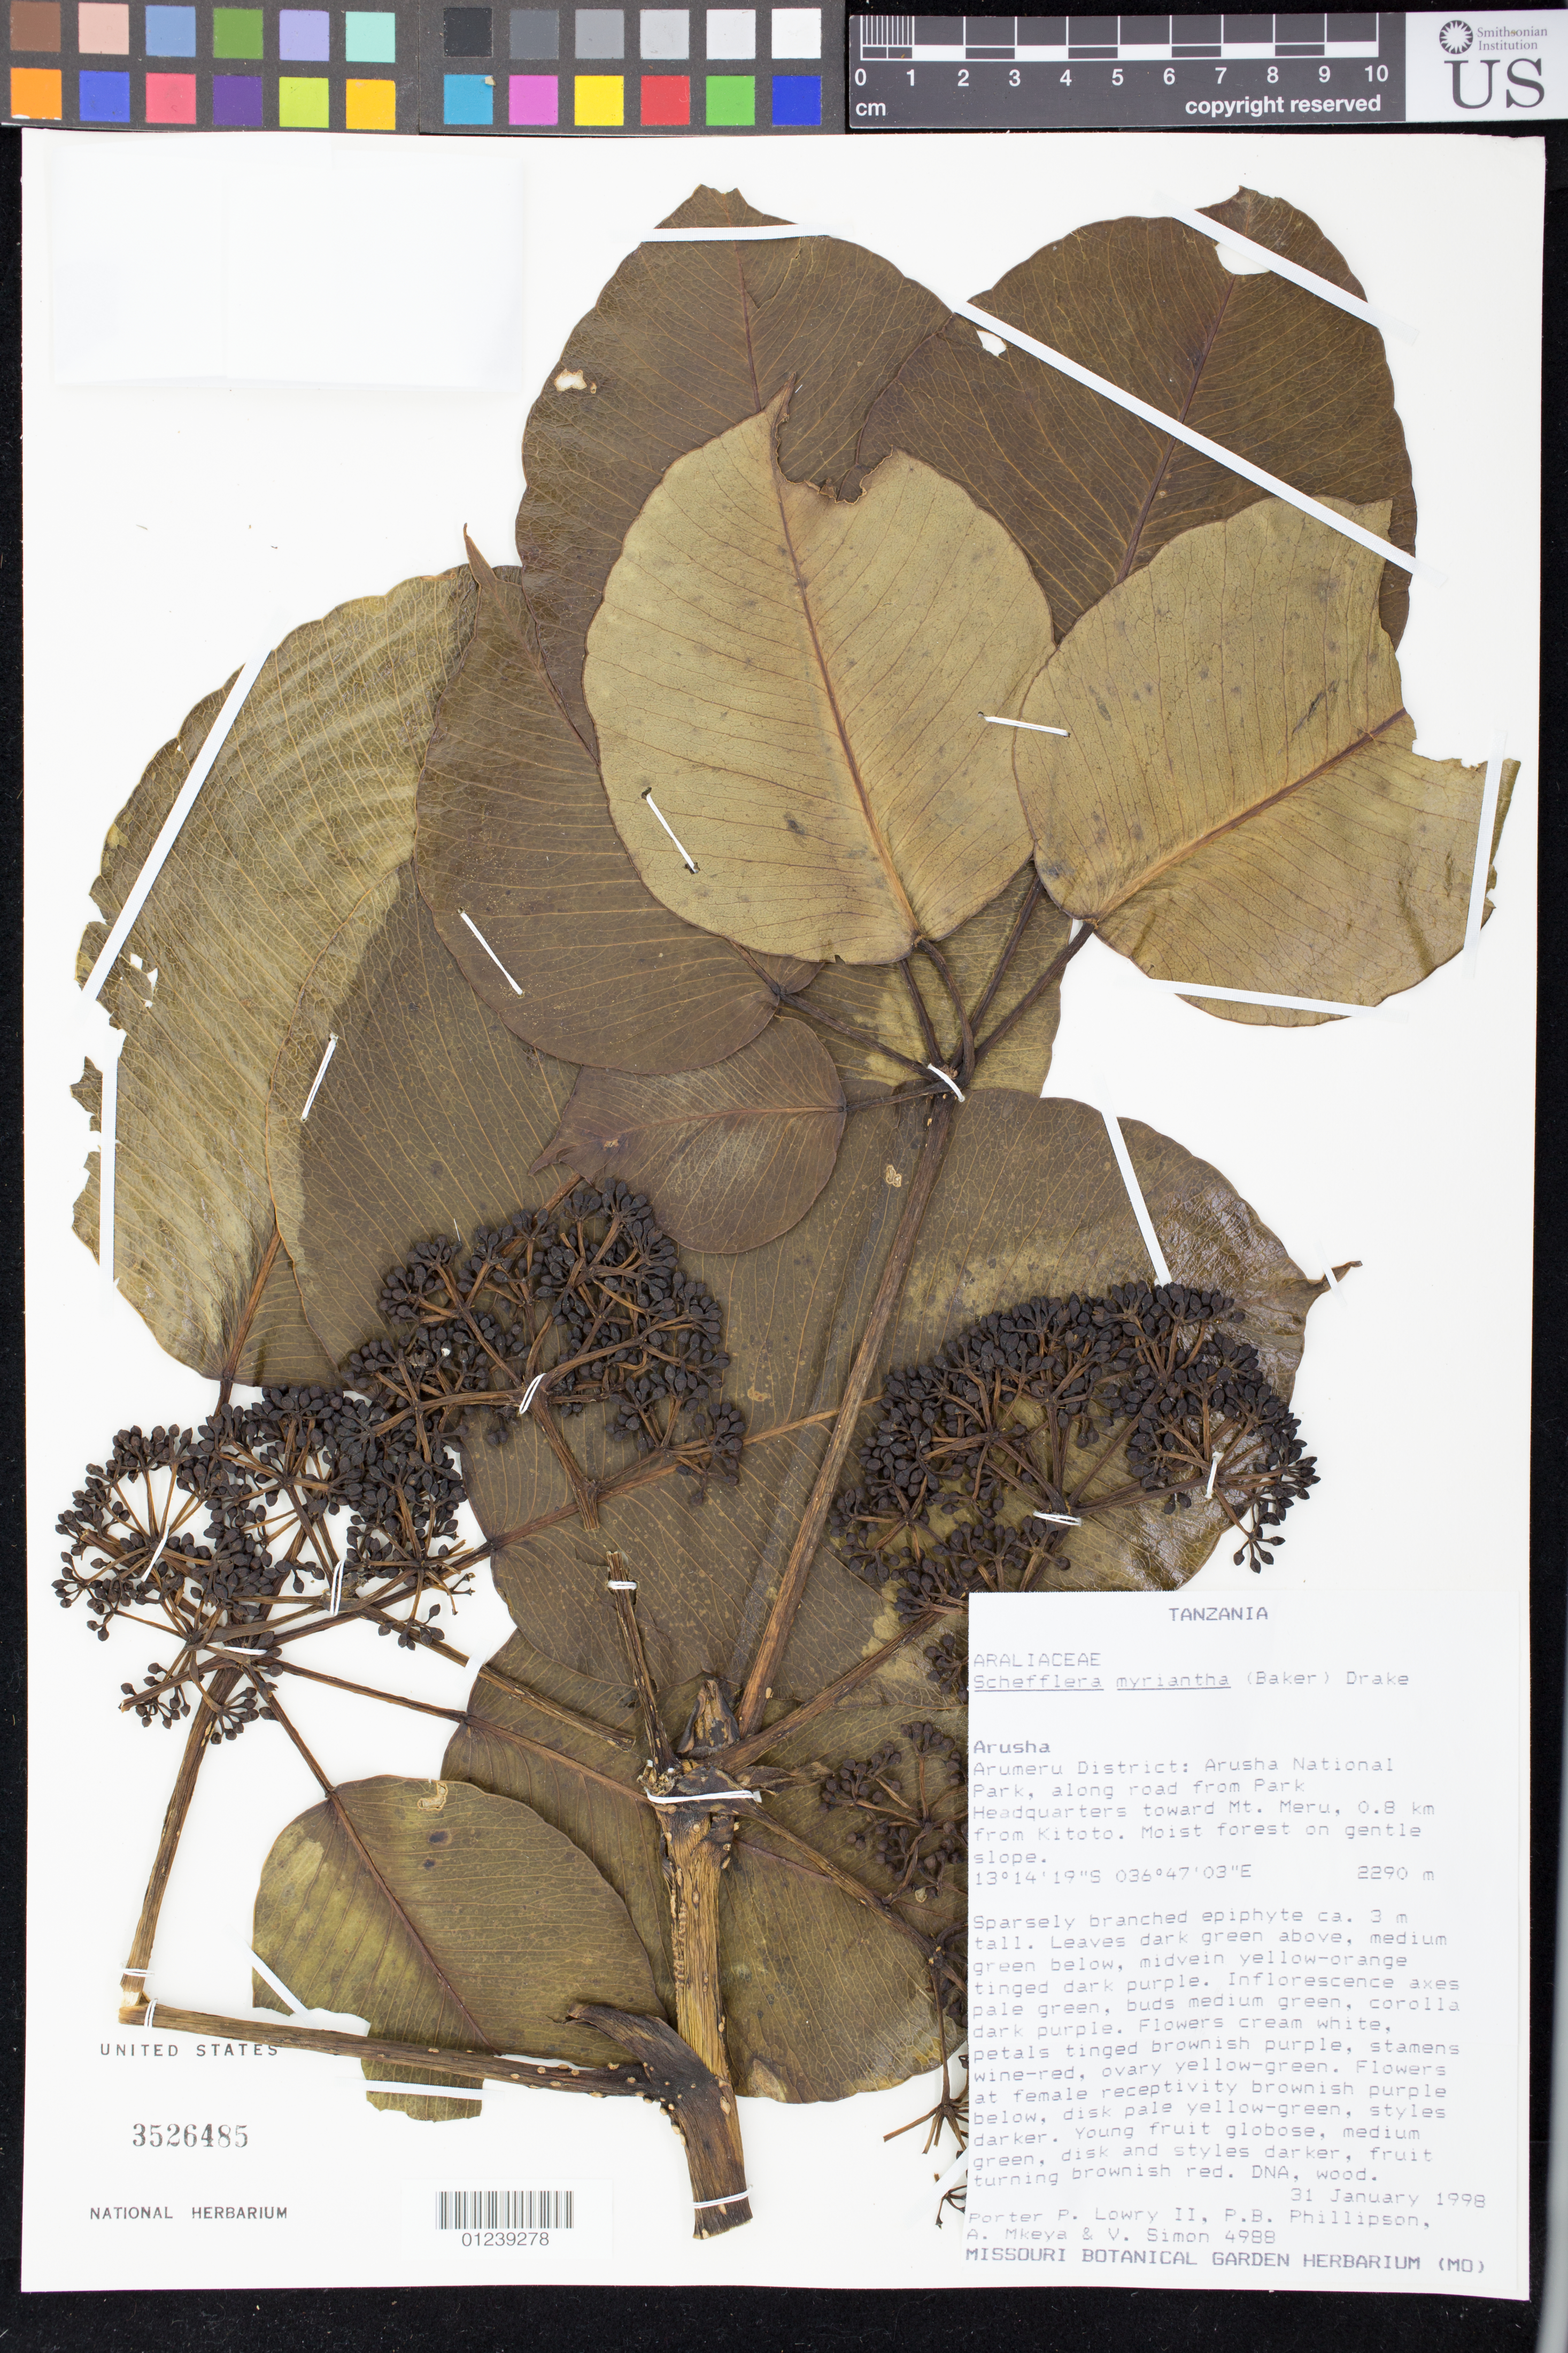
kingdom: Plantae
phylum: Tracheophyta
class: Magnoliopsida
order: Apiales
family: Araliaceae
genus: Schefflera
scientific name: Schefflera myriantha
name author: (Baker) Drake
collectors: P. P. Lowry, P. B. Phillipson, A. Mkeya & V. Simon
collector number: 4988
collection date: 1998-01-31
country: Tanzania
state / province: Arusha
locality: Arumeru District: Arusha National Park, along road from Park Headquarters toward Mt. Meru, 0.8 km from Kitoto.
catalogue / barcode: US 3526485